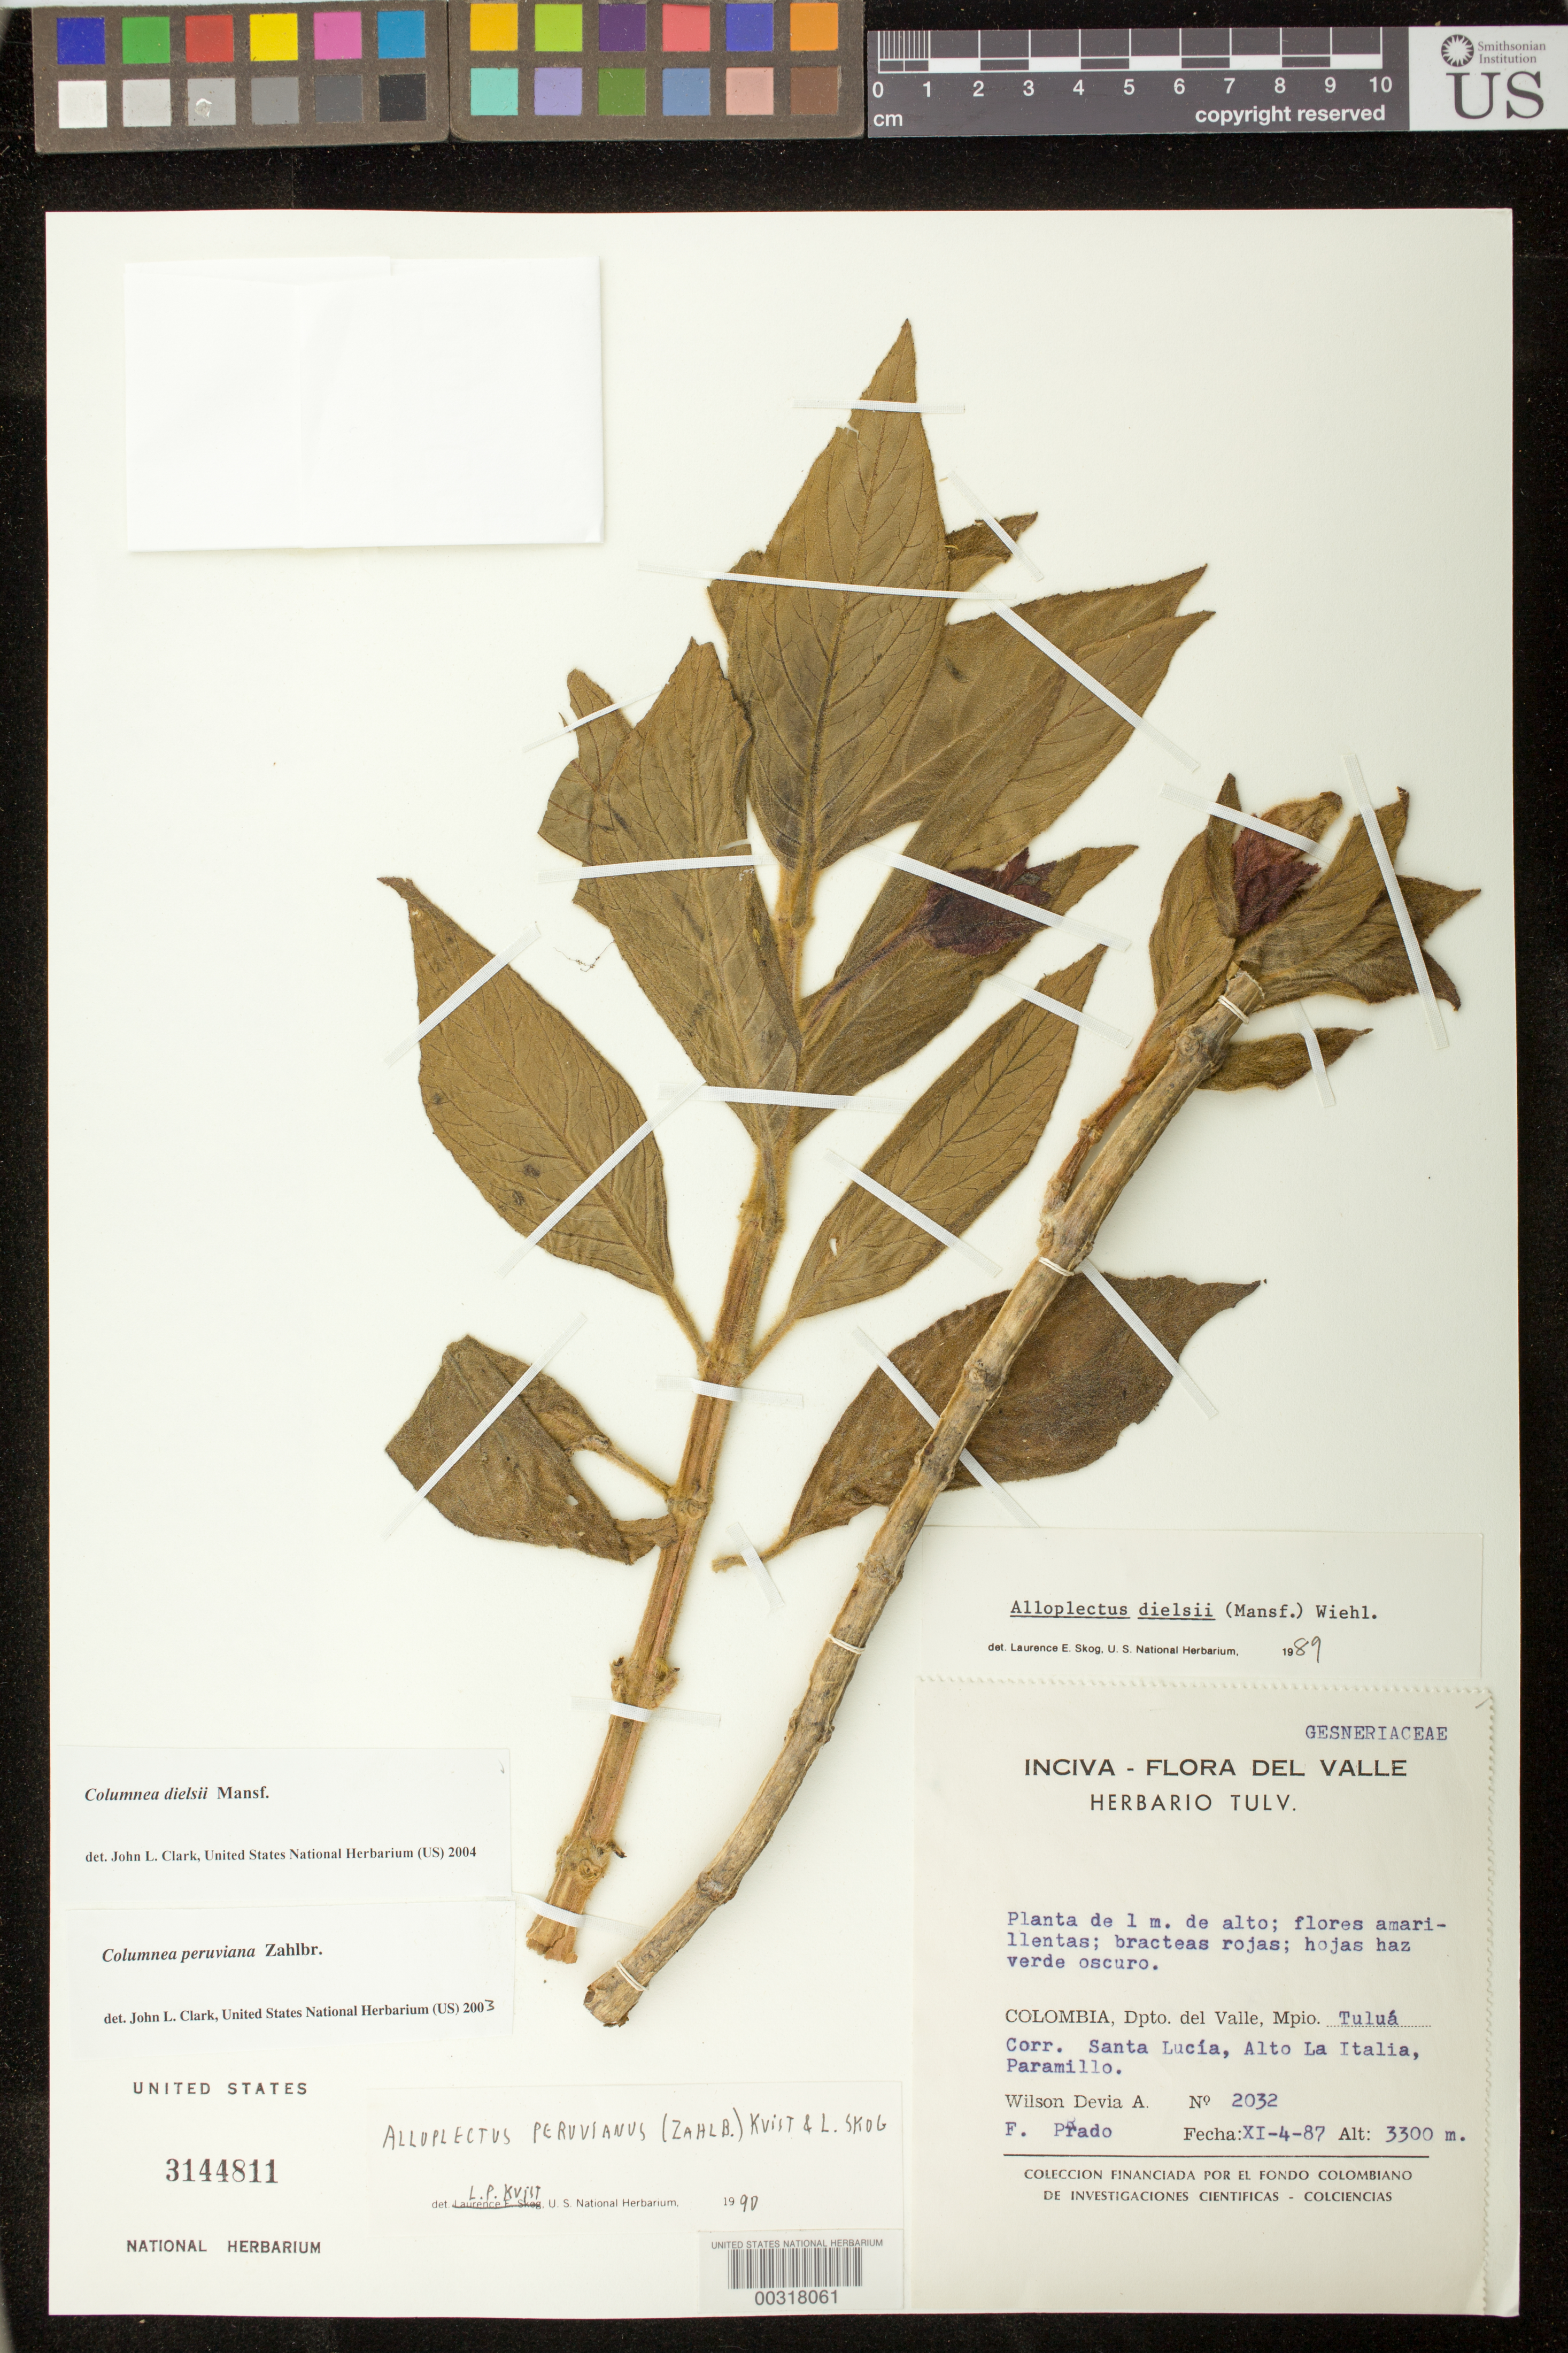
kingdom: Plantae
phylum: Tracheophyta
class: Magnoliopsida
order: Lamiales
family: Gesneriaceae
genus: Columnea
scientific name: Columnea dielsii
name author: Mansf.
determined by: Clark, J. L., (SEL), The Marie Selby Botanical Garden (UNITED STATES)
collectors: W. Devia A. & F. Prado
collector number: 2032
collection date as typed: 04 Nov 1987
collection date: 1987-11-04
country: Colombia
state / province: Valle del Cauca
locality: Mpio. Tuluá, Corr. Santa Lucía, Alto De Italia, Paramillo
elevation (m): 3300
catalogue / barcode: US 3144811